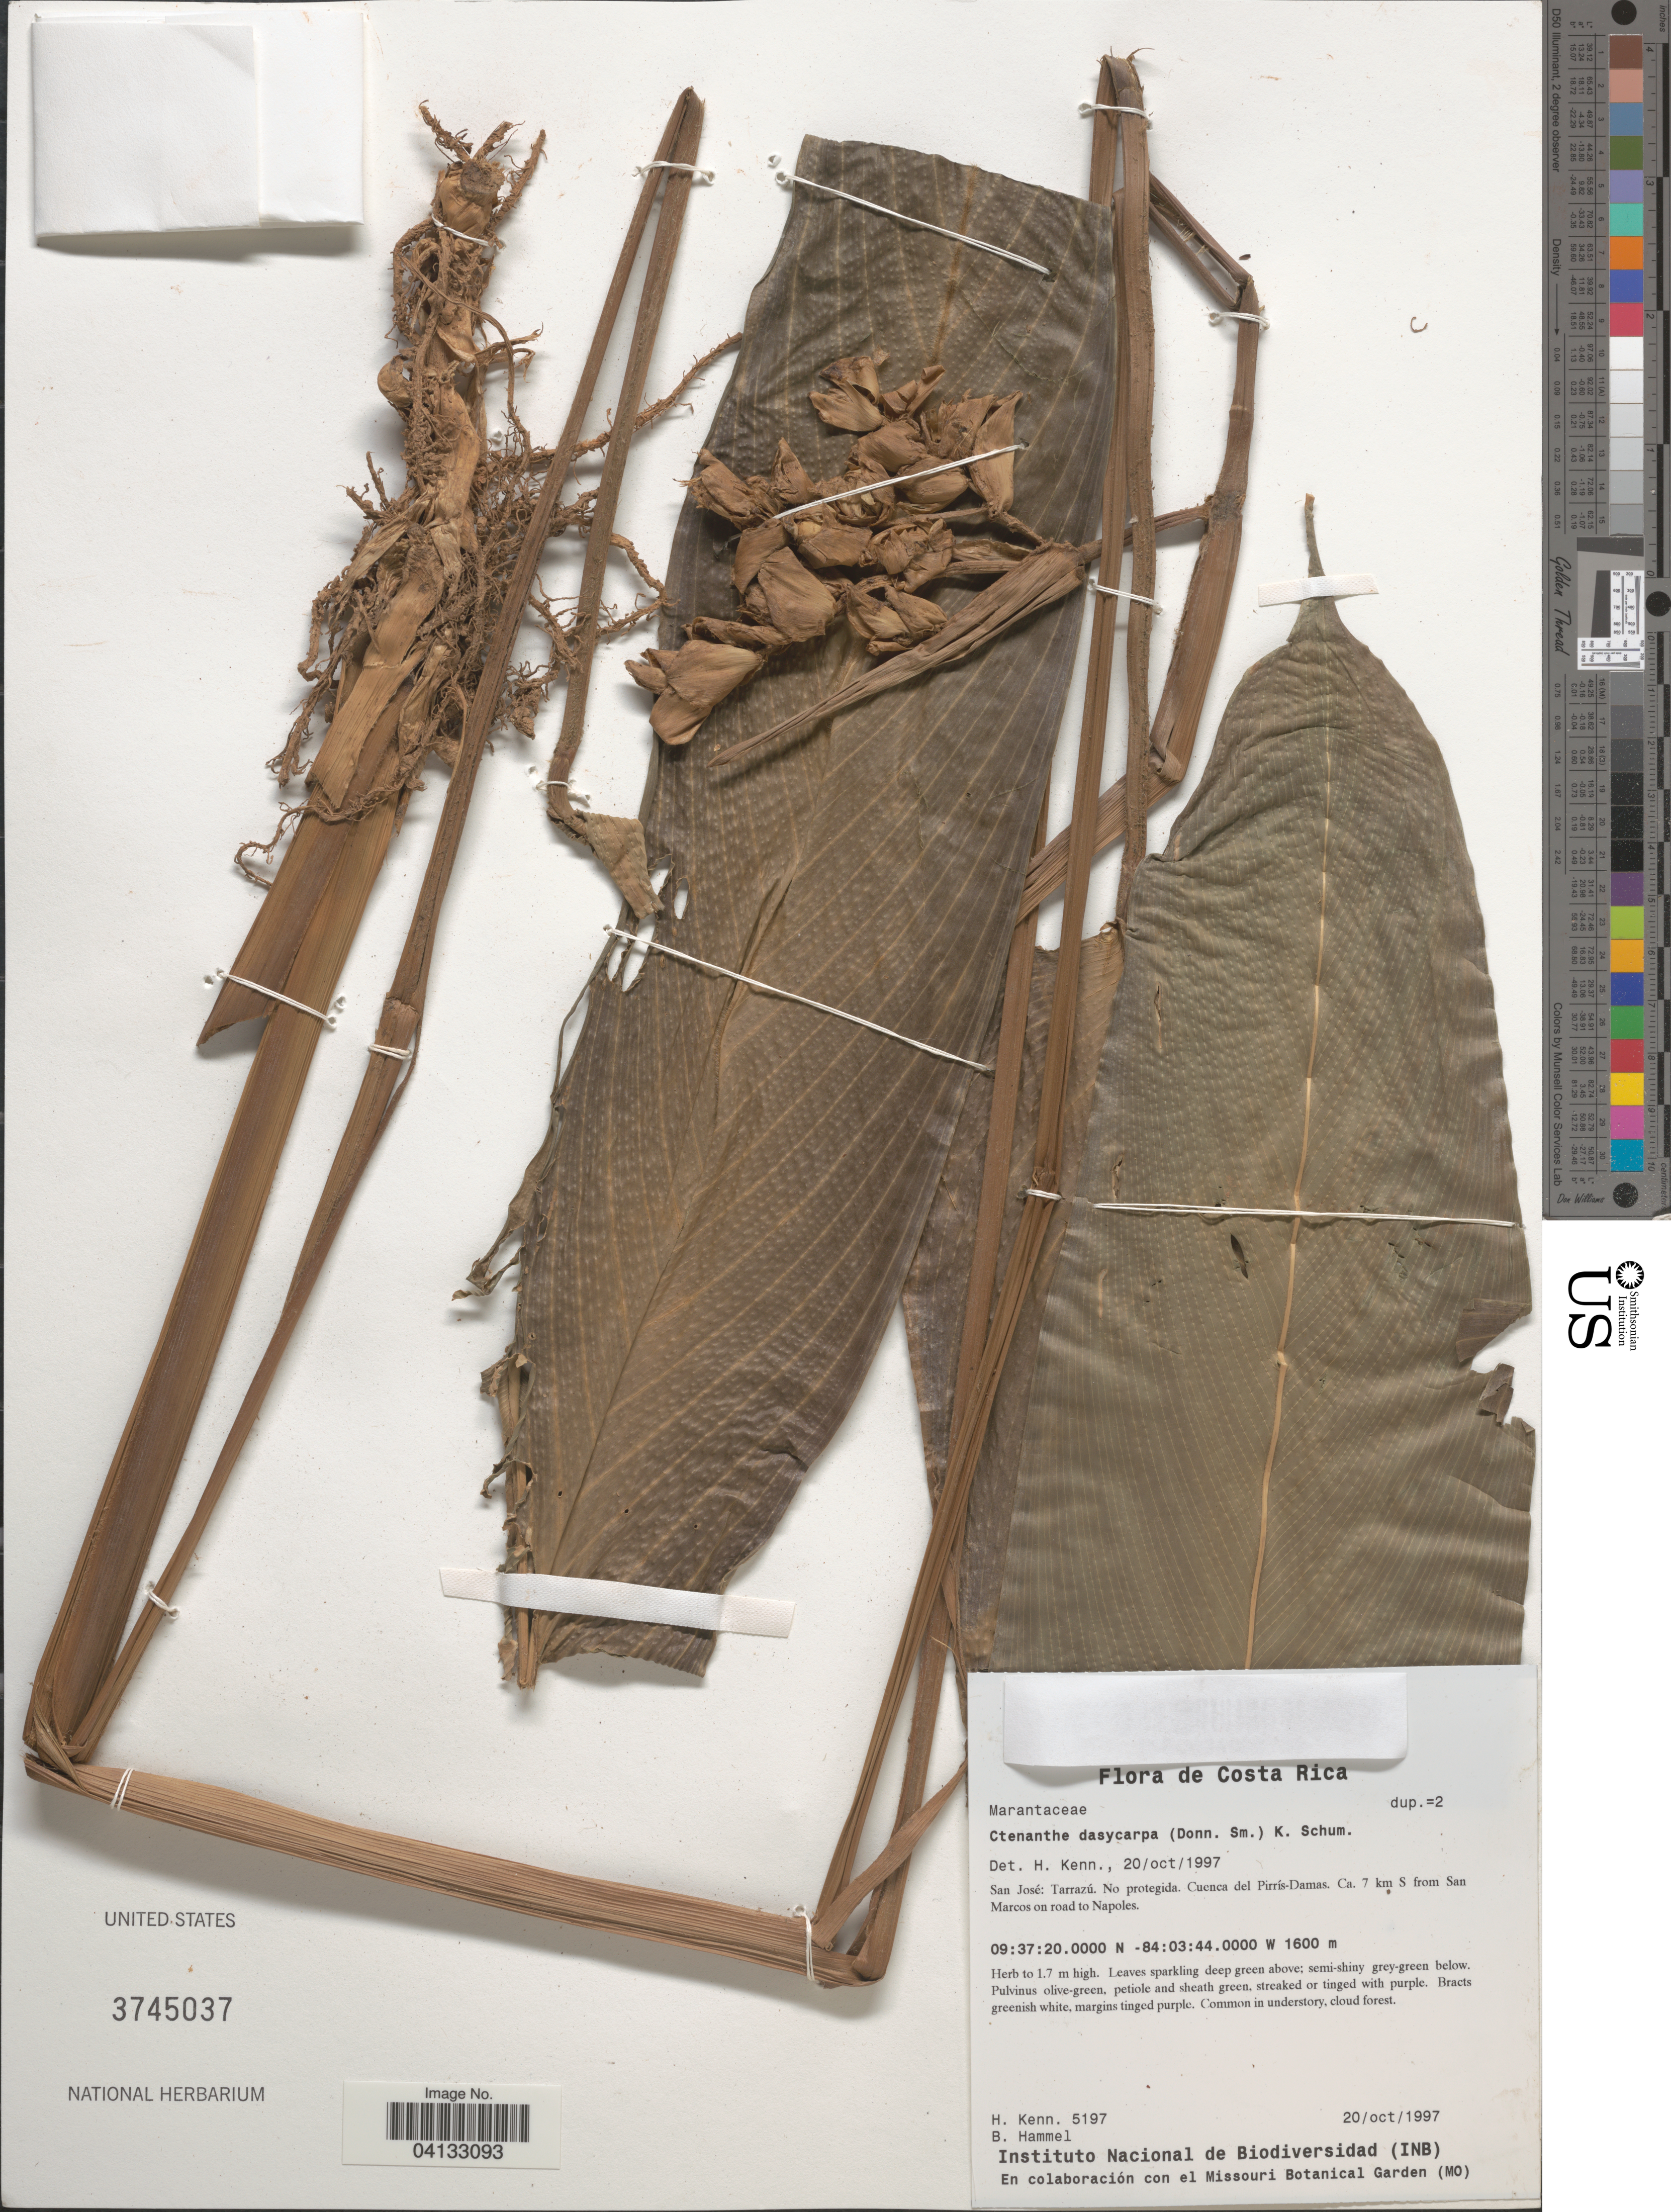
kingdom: Plantae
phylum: Tracheophyta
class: Liliopsida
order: Zingiberales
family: Marantaceae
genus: Ctenanthe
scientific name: Ctenanthe dasycarpa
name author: (Donn. Sm.) K. Schum.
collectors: H. Kenn. & B. Hammel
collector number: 5197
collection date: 1997-10-20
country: Costa Rica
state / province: San José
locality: Tarrazú. No protegida. Cuenca del Pirrís-Damas. Ca. 7 km S from San Marcos on road to Napoles.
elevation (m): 1600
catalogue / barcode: US 3745037